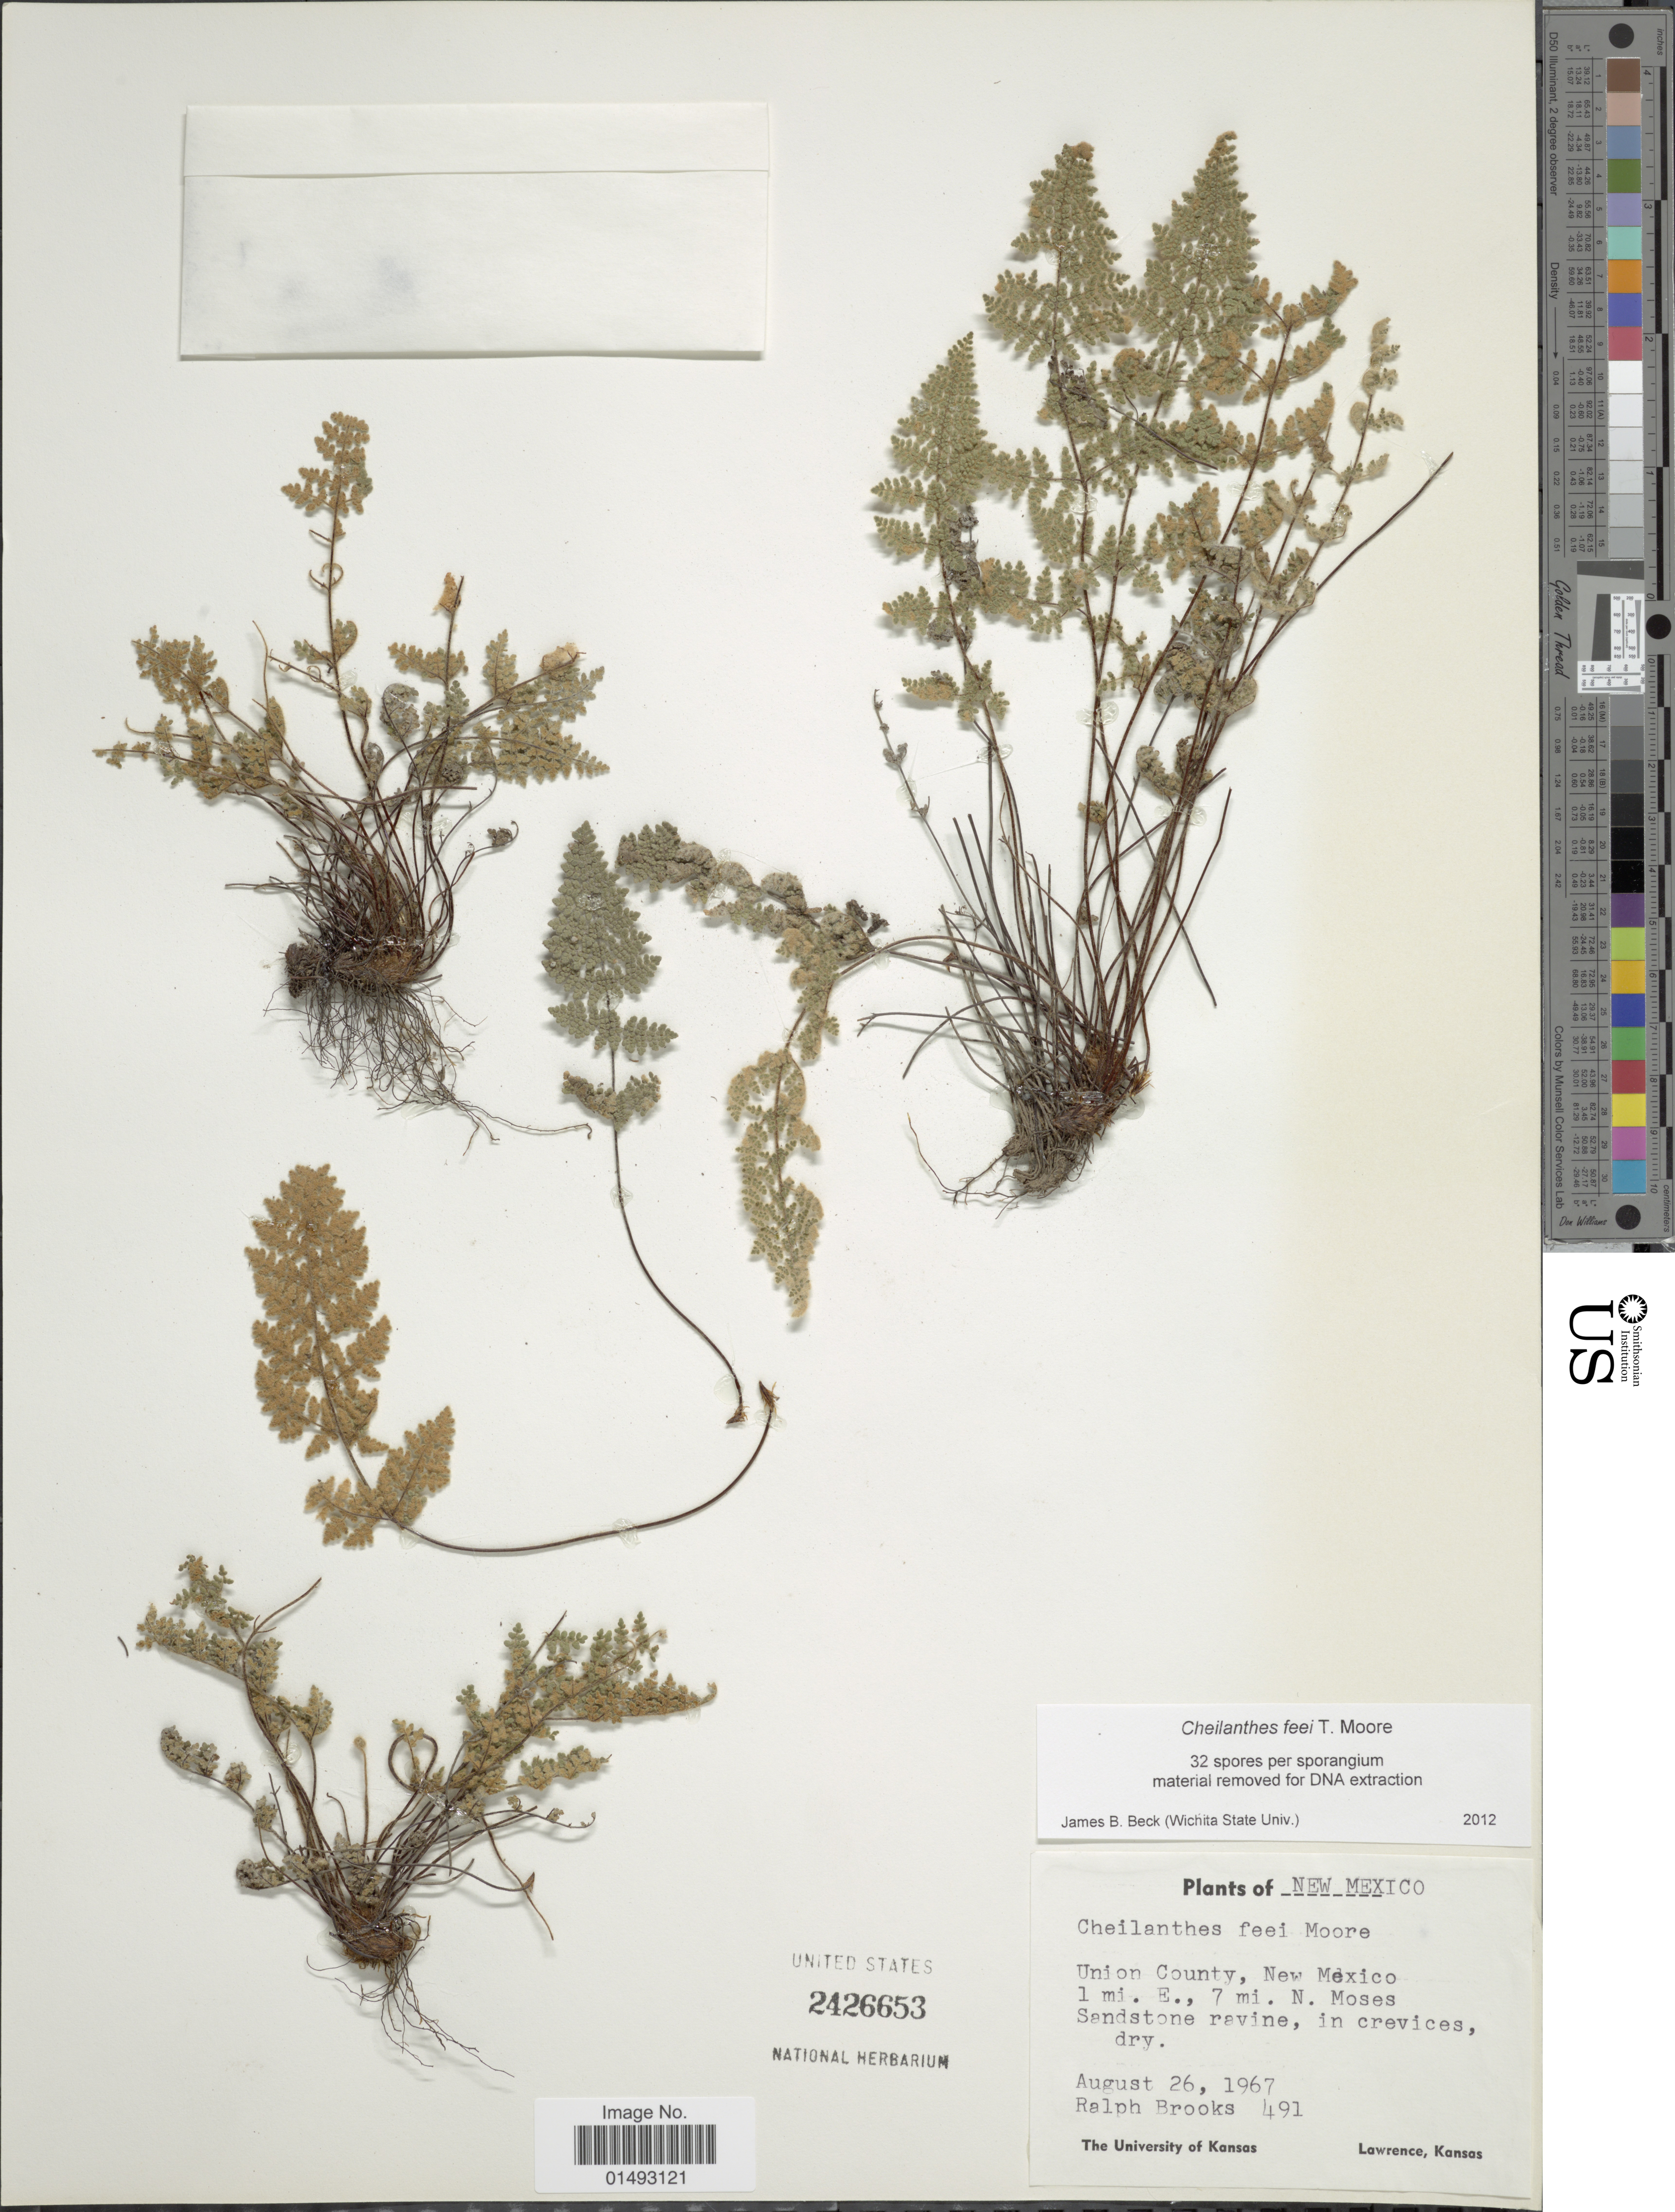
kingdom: Plantae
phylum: Tracheophyta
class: Polypodiopsida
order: Polypodiales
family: Pteridaceae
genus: Myriopteris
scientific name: Myriopteris gracilis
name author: Fée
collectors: R. E. Brooks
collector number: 491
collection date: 1967-08-26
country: United States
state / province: New Mexico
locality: Union County, New Mexico 1 mi. E., 7 mi. E., 7 mi. N . Moses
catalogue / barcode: US 2426653